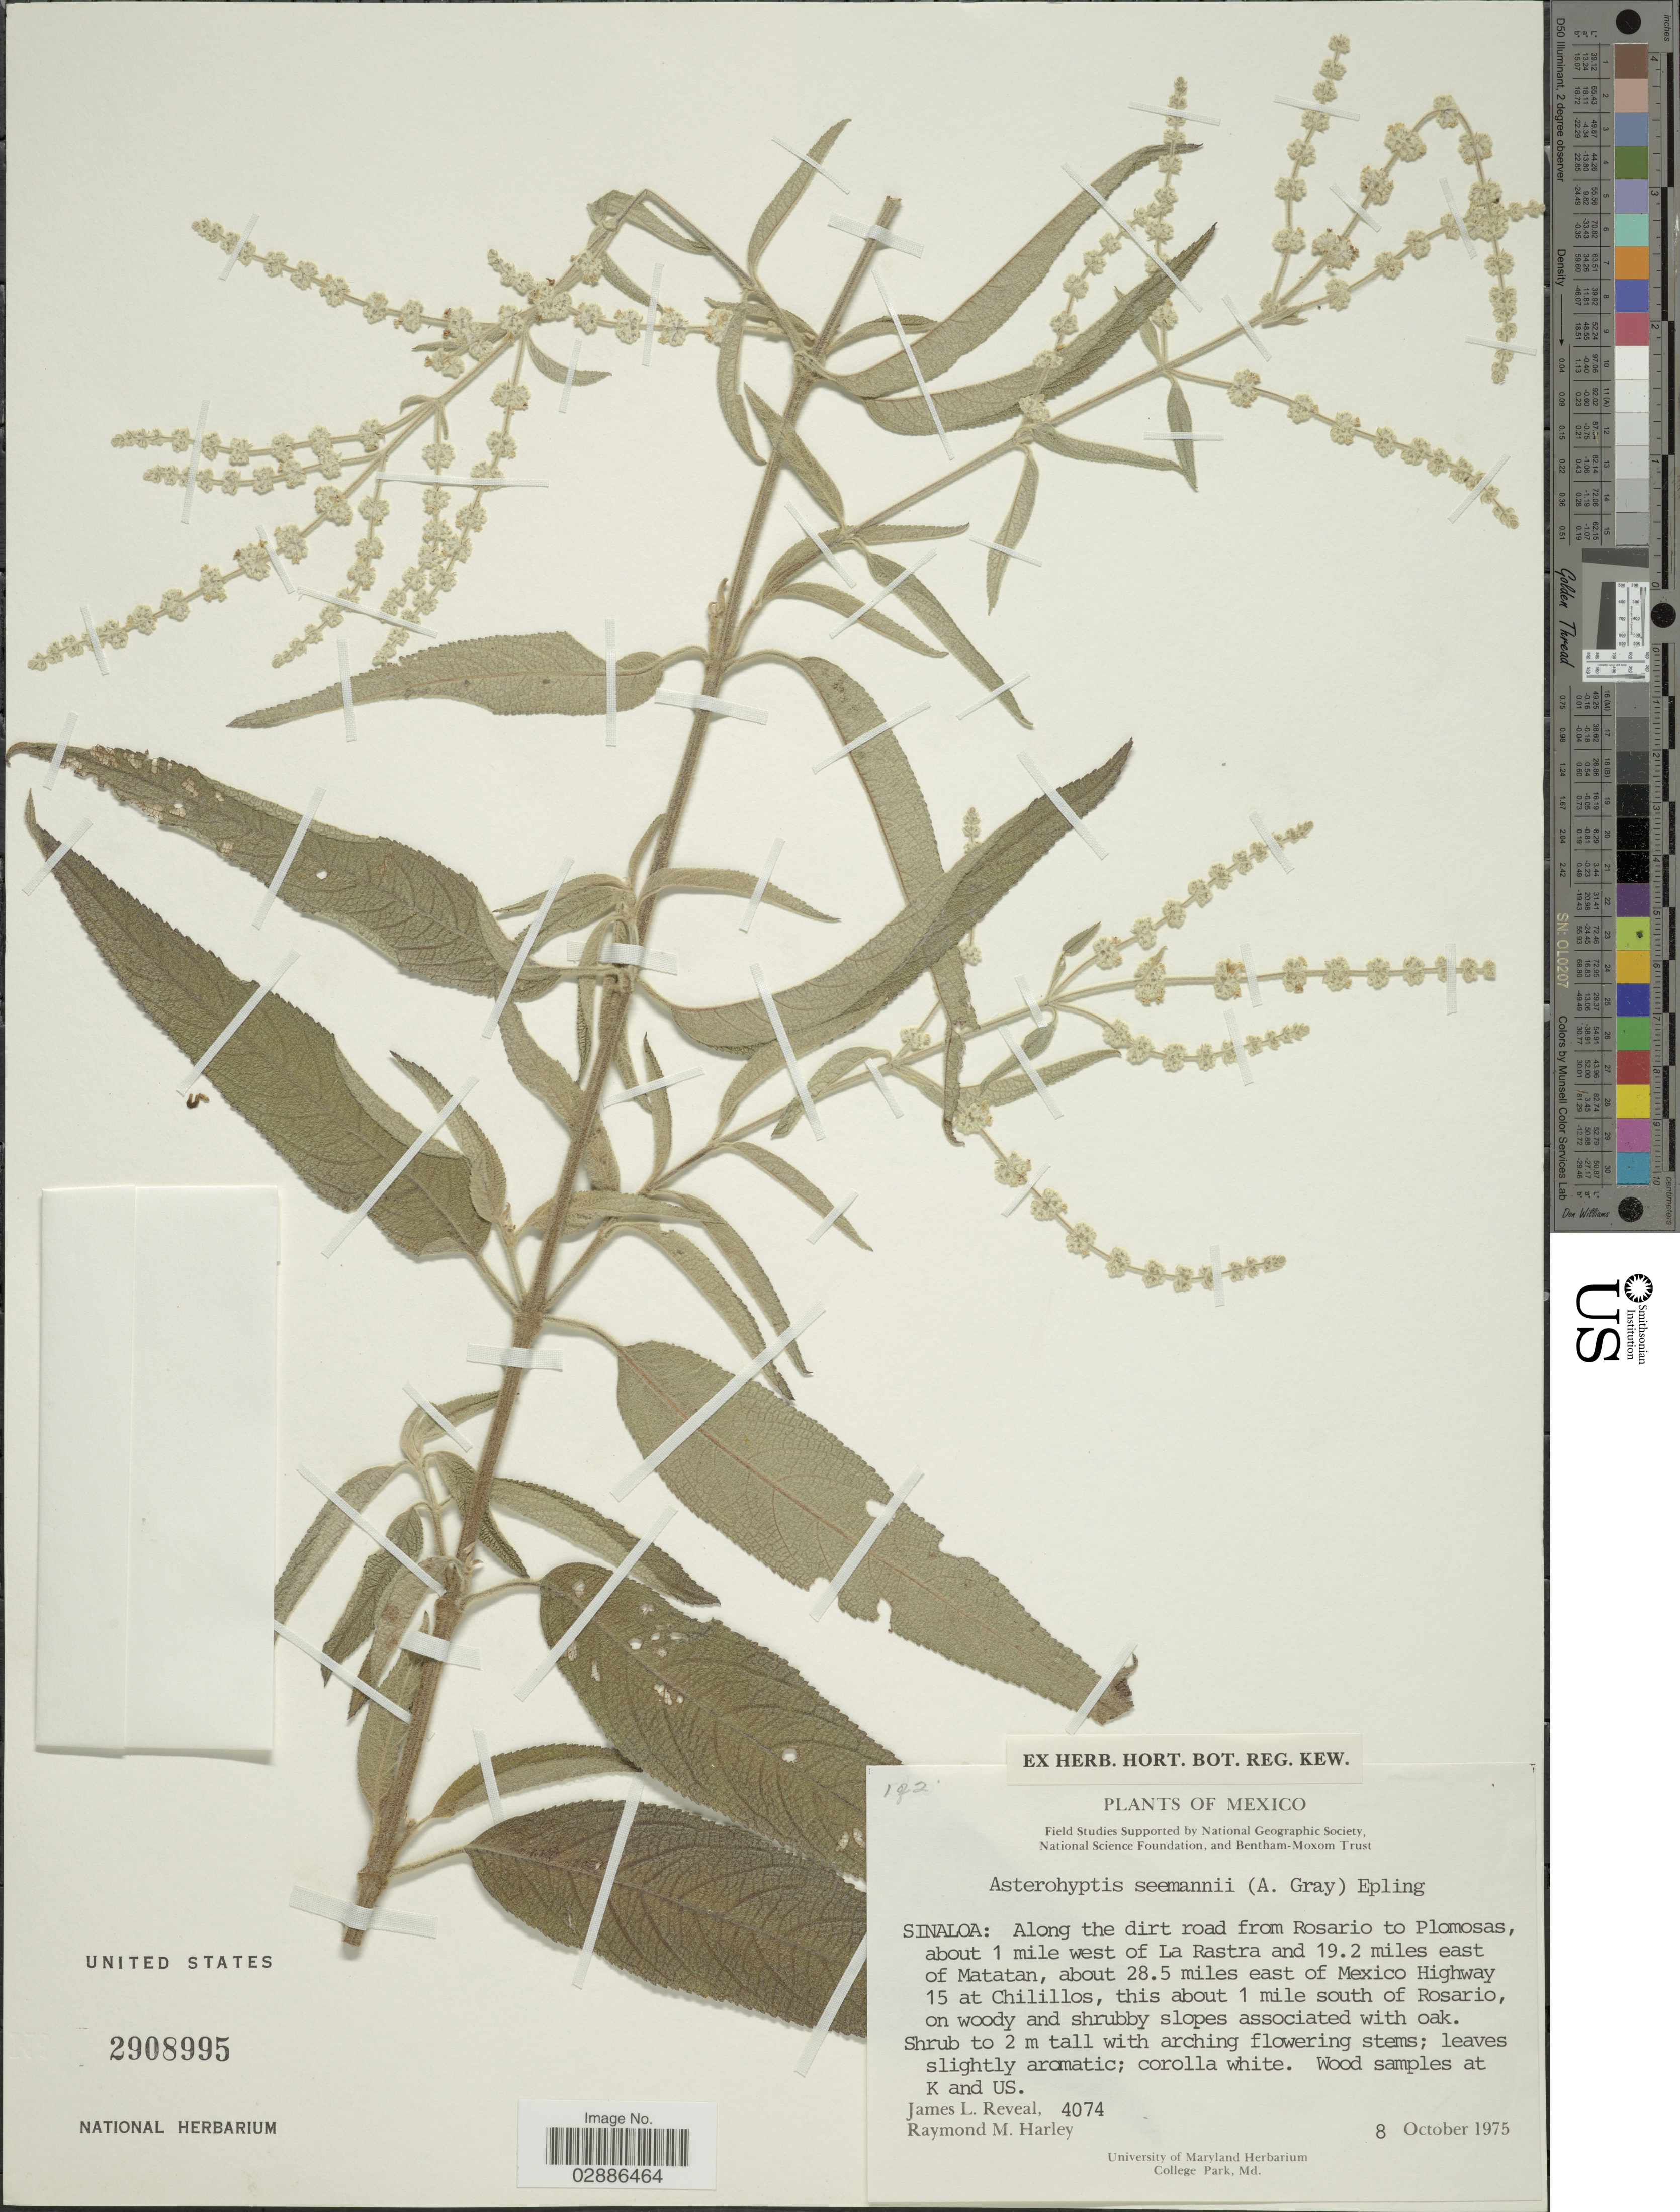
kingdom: Plantae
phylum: Tracheophyta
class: Magnoliopsida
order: Lamiales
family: Lamiaceae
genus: Asterohyptis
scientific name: Asterohyptis seemannii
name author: (A. Gray) Epling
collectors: J. L. Reveal & R. M. Harley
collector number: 4074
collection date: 1975-10-08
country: Mexico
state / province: Sinaloa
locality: Along the dirt road from Rosario to Plomosas, about 1 mile west of La Rastra and 19.2 miles east Of Matatan, about 28.5 miles east of Mexico Highway 15 at Chilillos, this about 1 mile south of Rosario.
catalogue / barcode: US 2908995